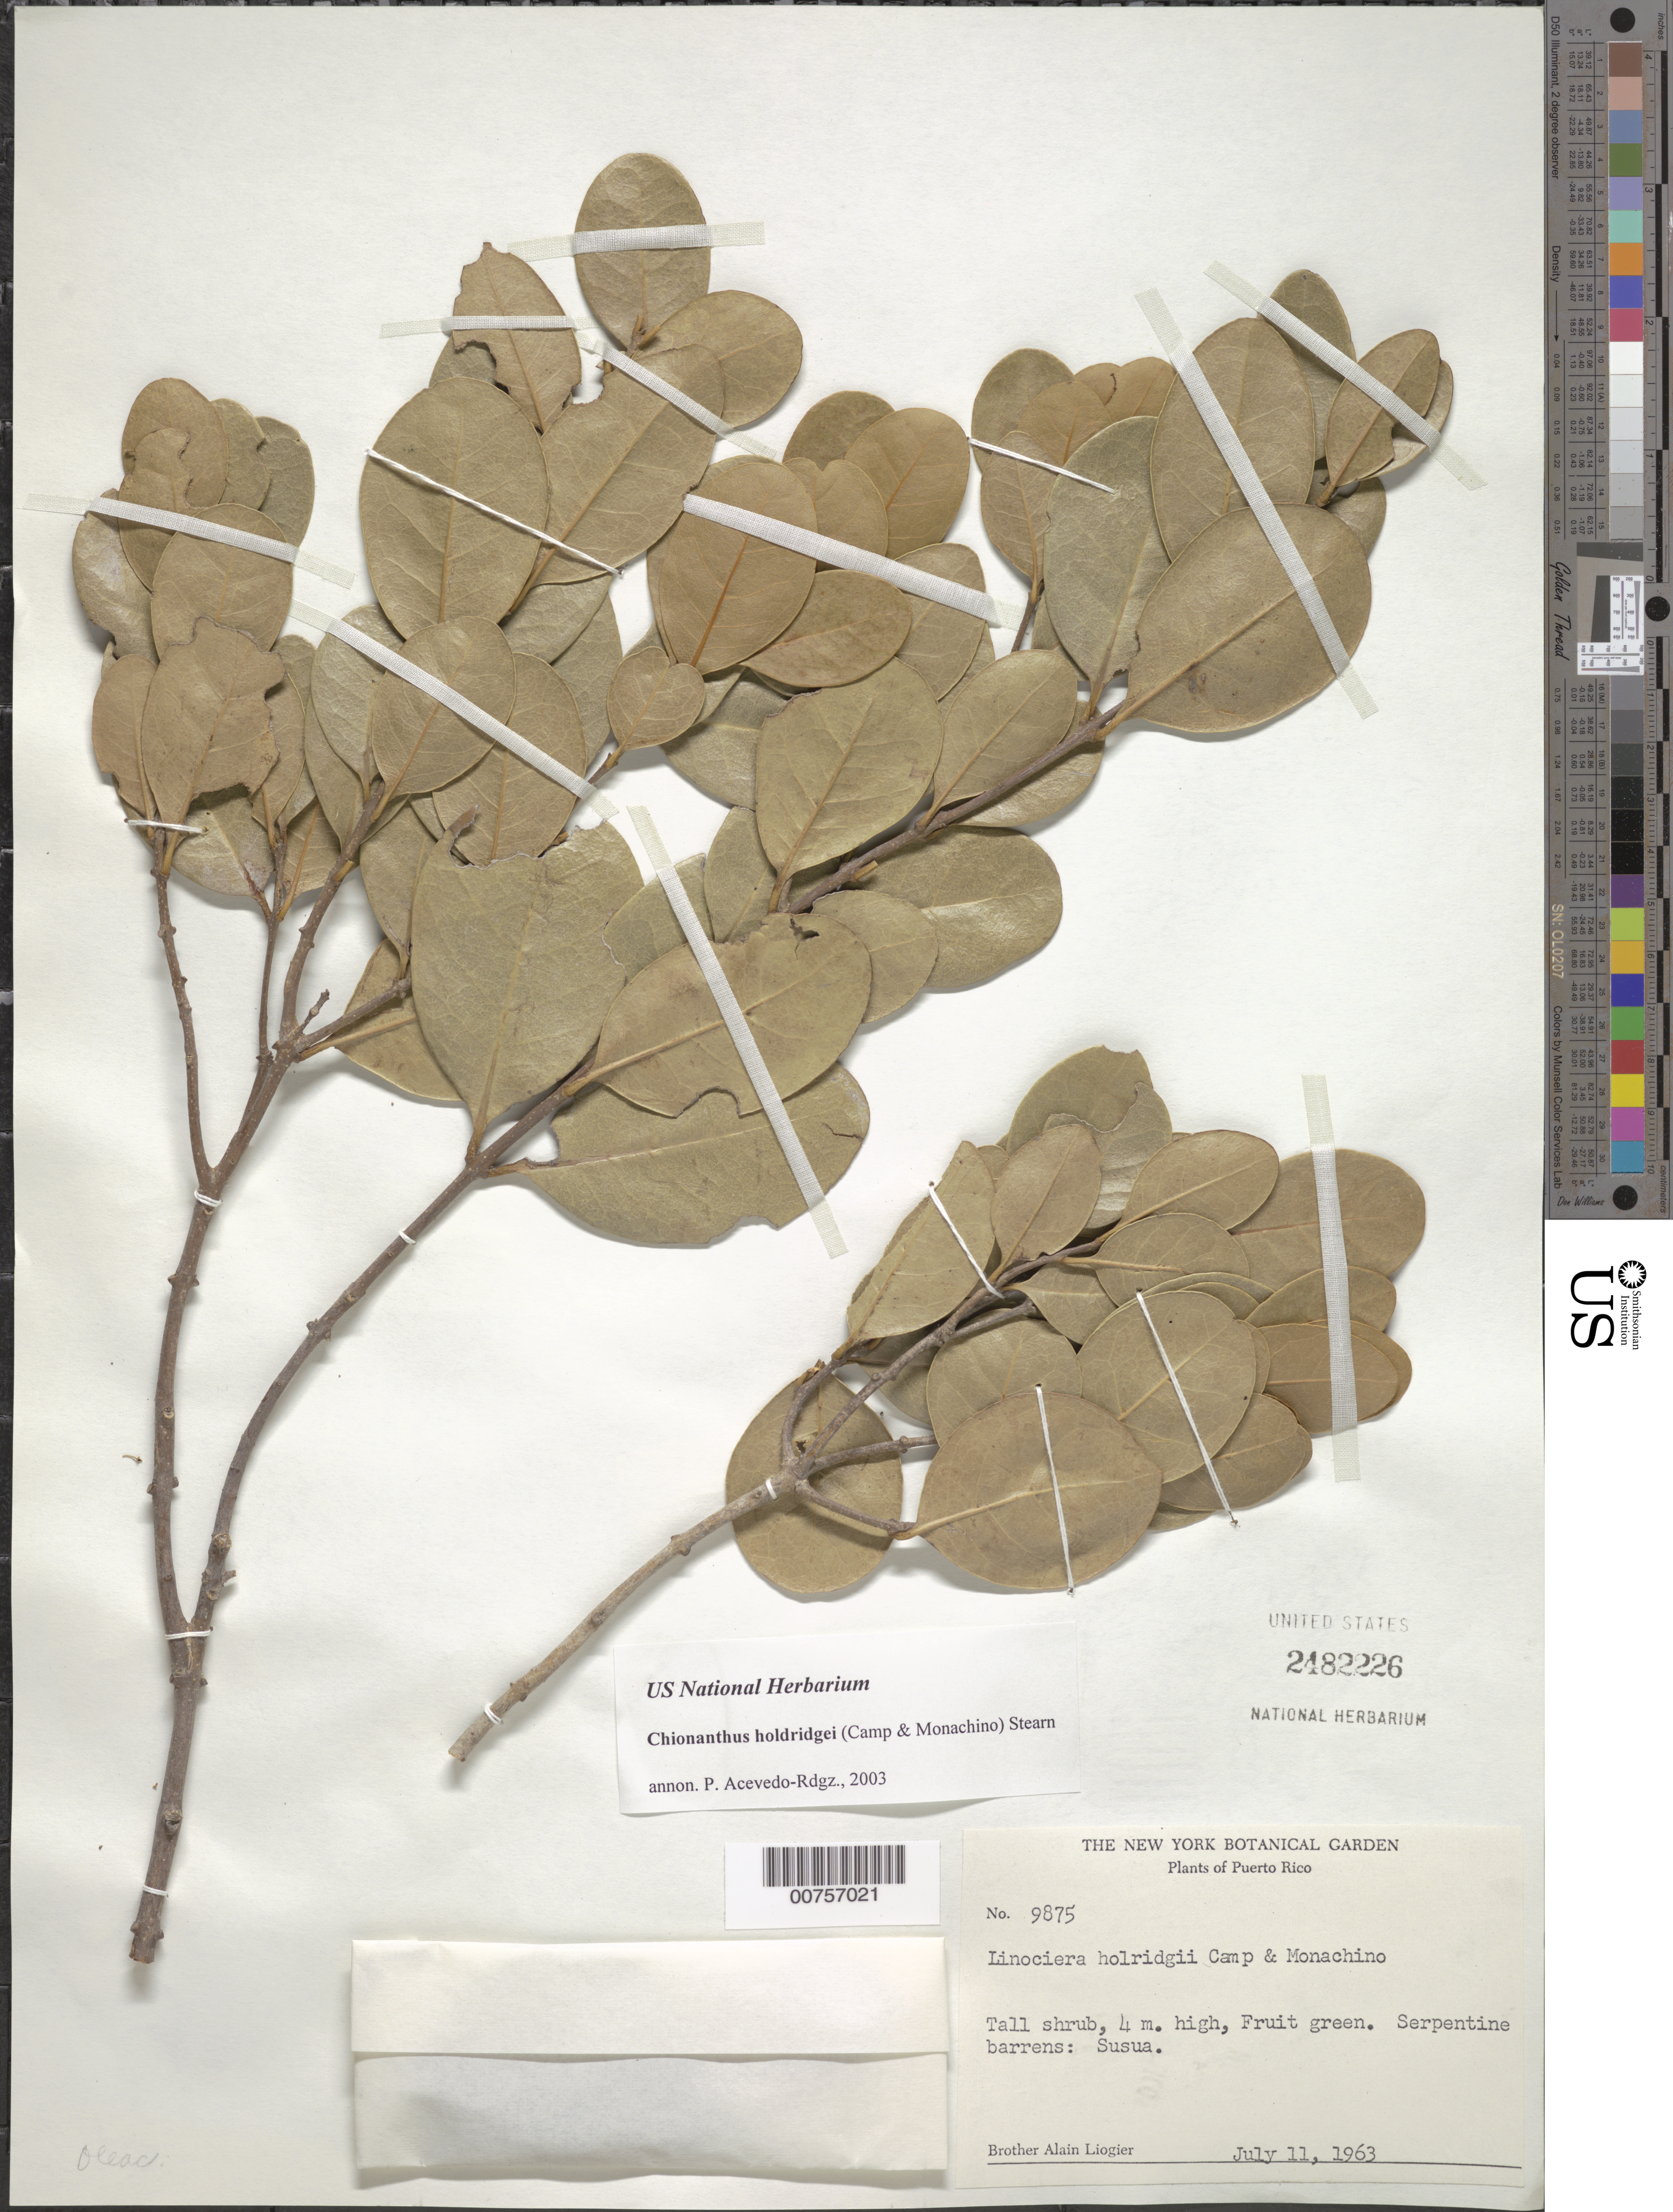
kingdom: Plantae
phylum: Tracheophyta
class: Magnoliopsida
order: Lamiales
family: Oleaceae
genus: Chionanthus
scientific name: Chionanthus holdridgii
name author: (Camp & Monach.) Stearn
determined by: Acevedo-Rodríguez, P., (BOT), Smithsonian Institution - National Museum of Natural History (UNITED STATES)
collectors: A. H. Liogier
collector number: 9875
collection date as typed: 11 Jul 1963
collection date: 1963-07-11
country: Puerto Rico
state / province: Sabana Grande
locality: Susúa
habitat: Serpentine barrens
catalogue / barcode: US 2482226